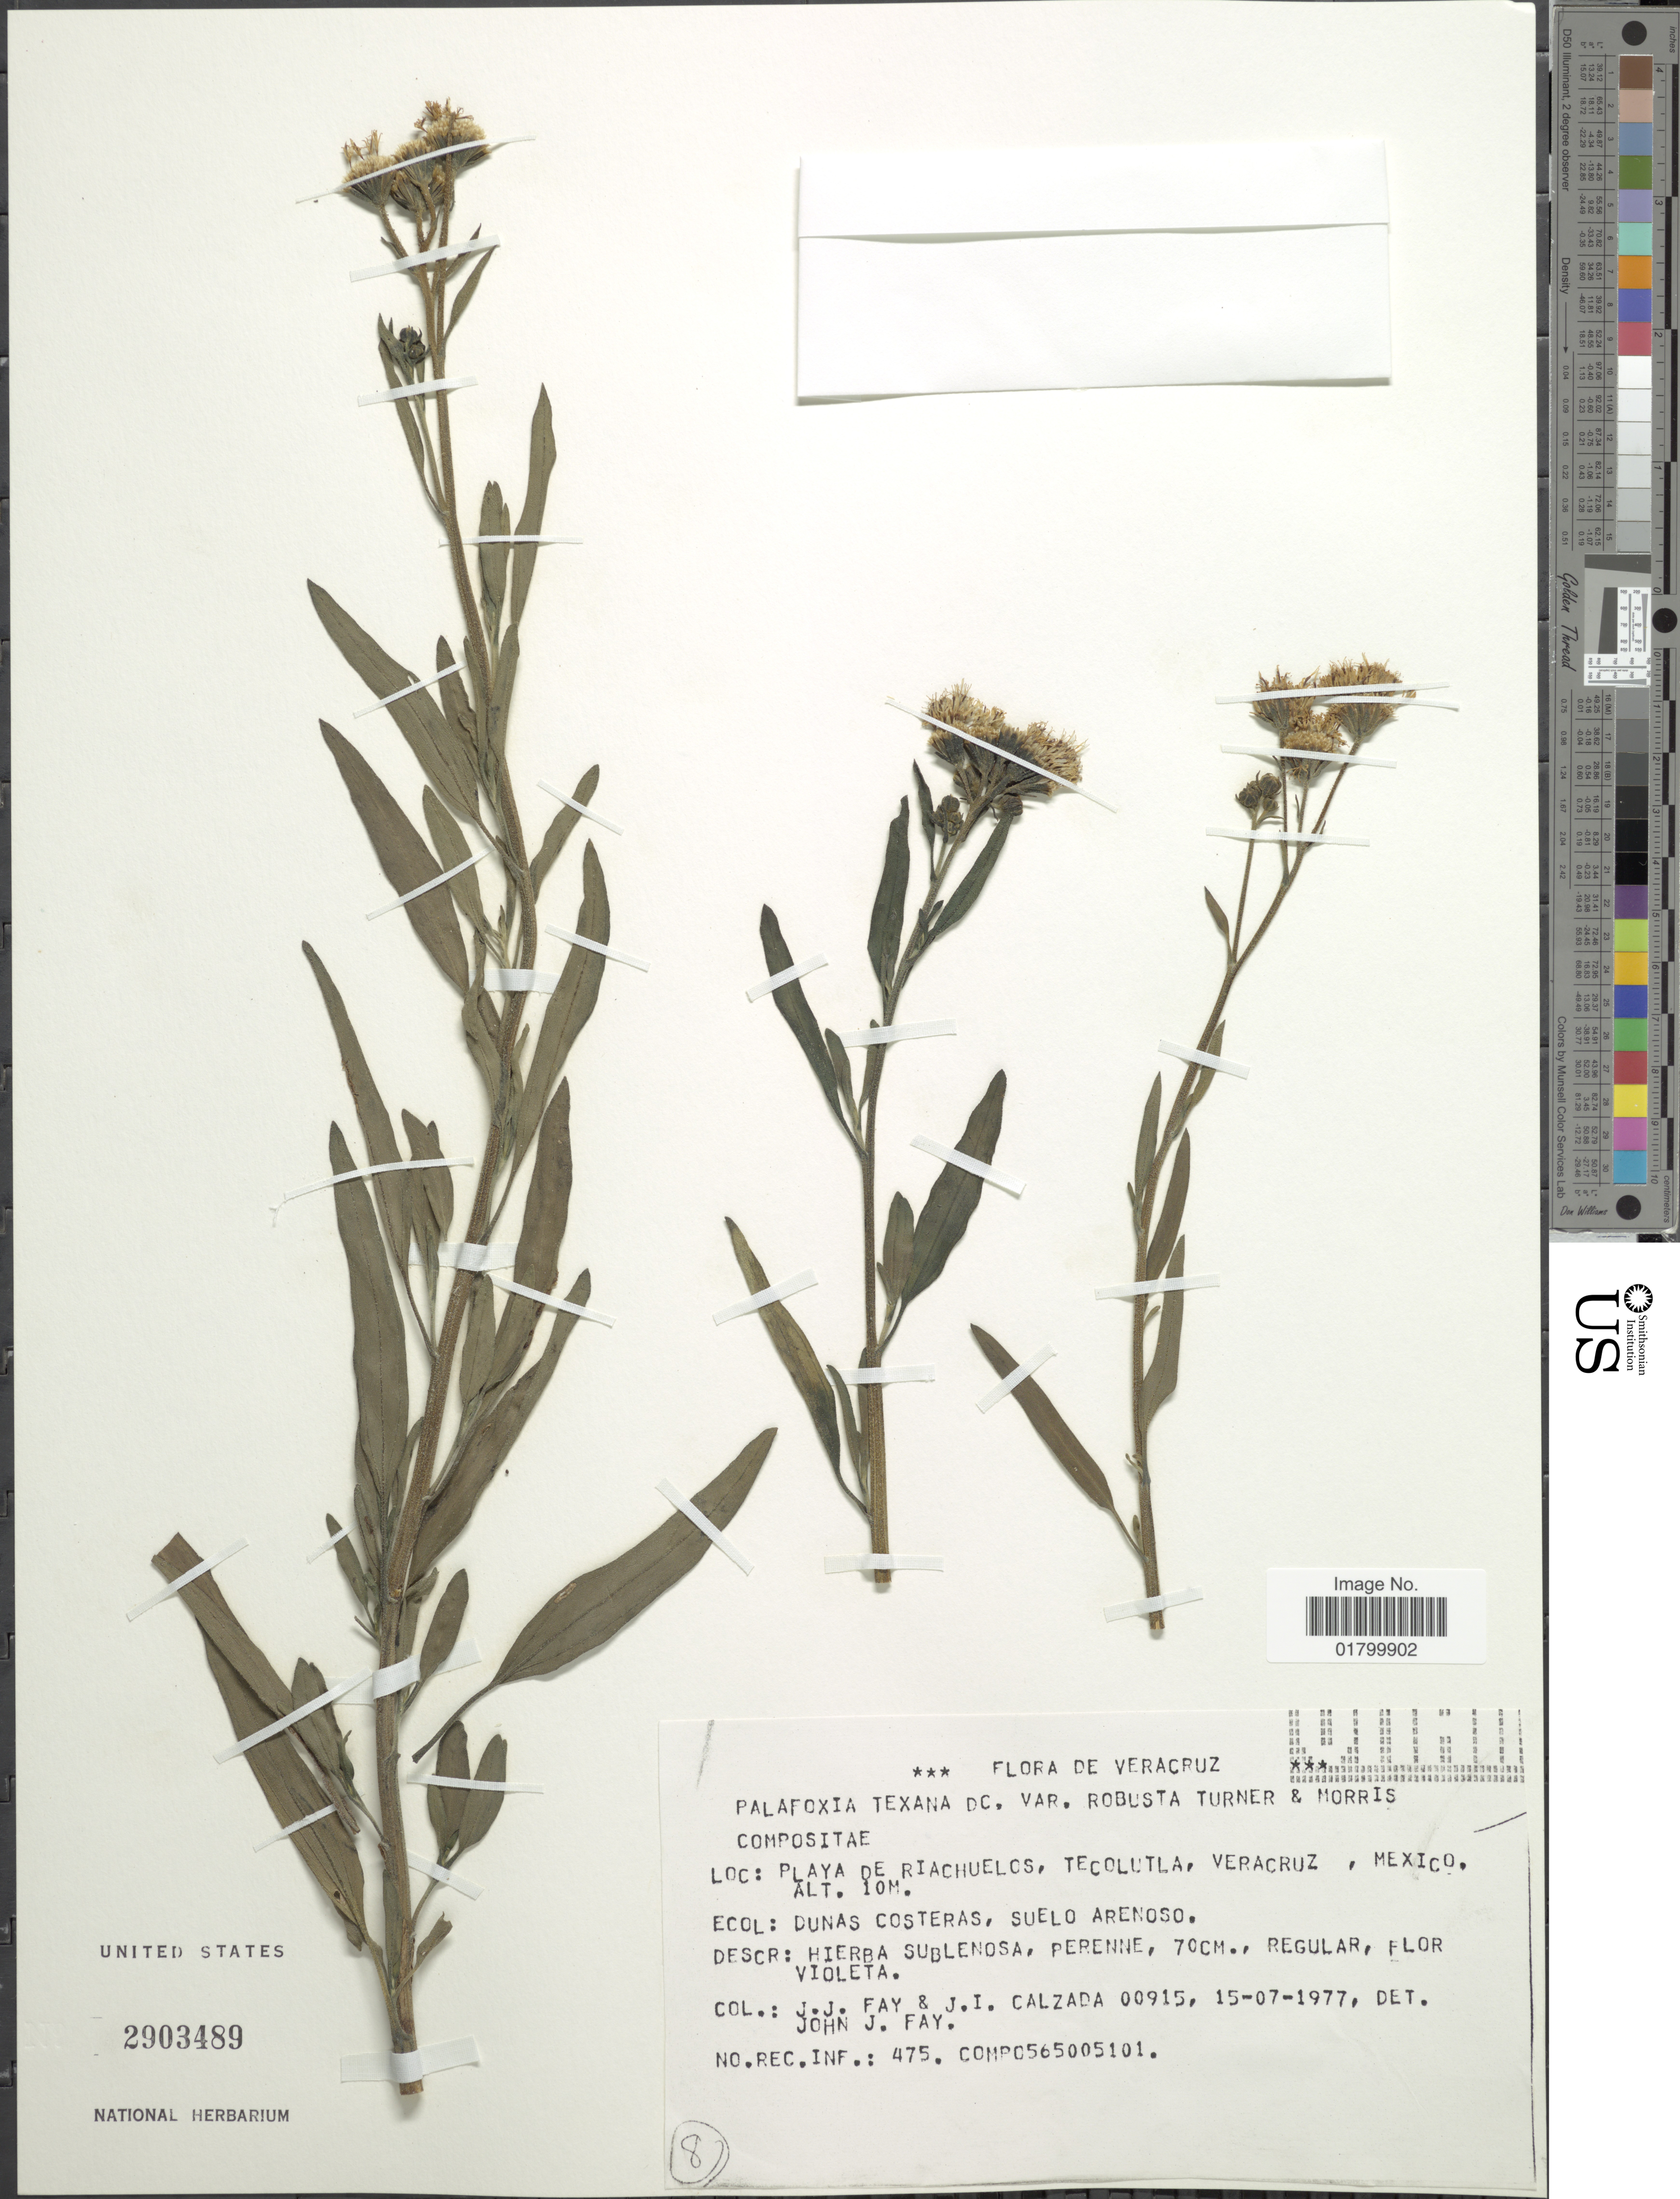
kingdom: Plantae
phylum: Tracheophyta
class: Magnoliopsida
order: Asterales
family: Asteraceae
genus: Palafoxia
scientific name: Palafoxia texana var. robusta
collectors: J. J. Fay & J. I. Calzada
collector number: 00915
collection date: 1977-07-15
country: Mexico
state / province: Veracruz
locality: Playa de Riachuelos, Tecolutla, Veracruz, Mexico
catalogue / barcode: US 2903489